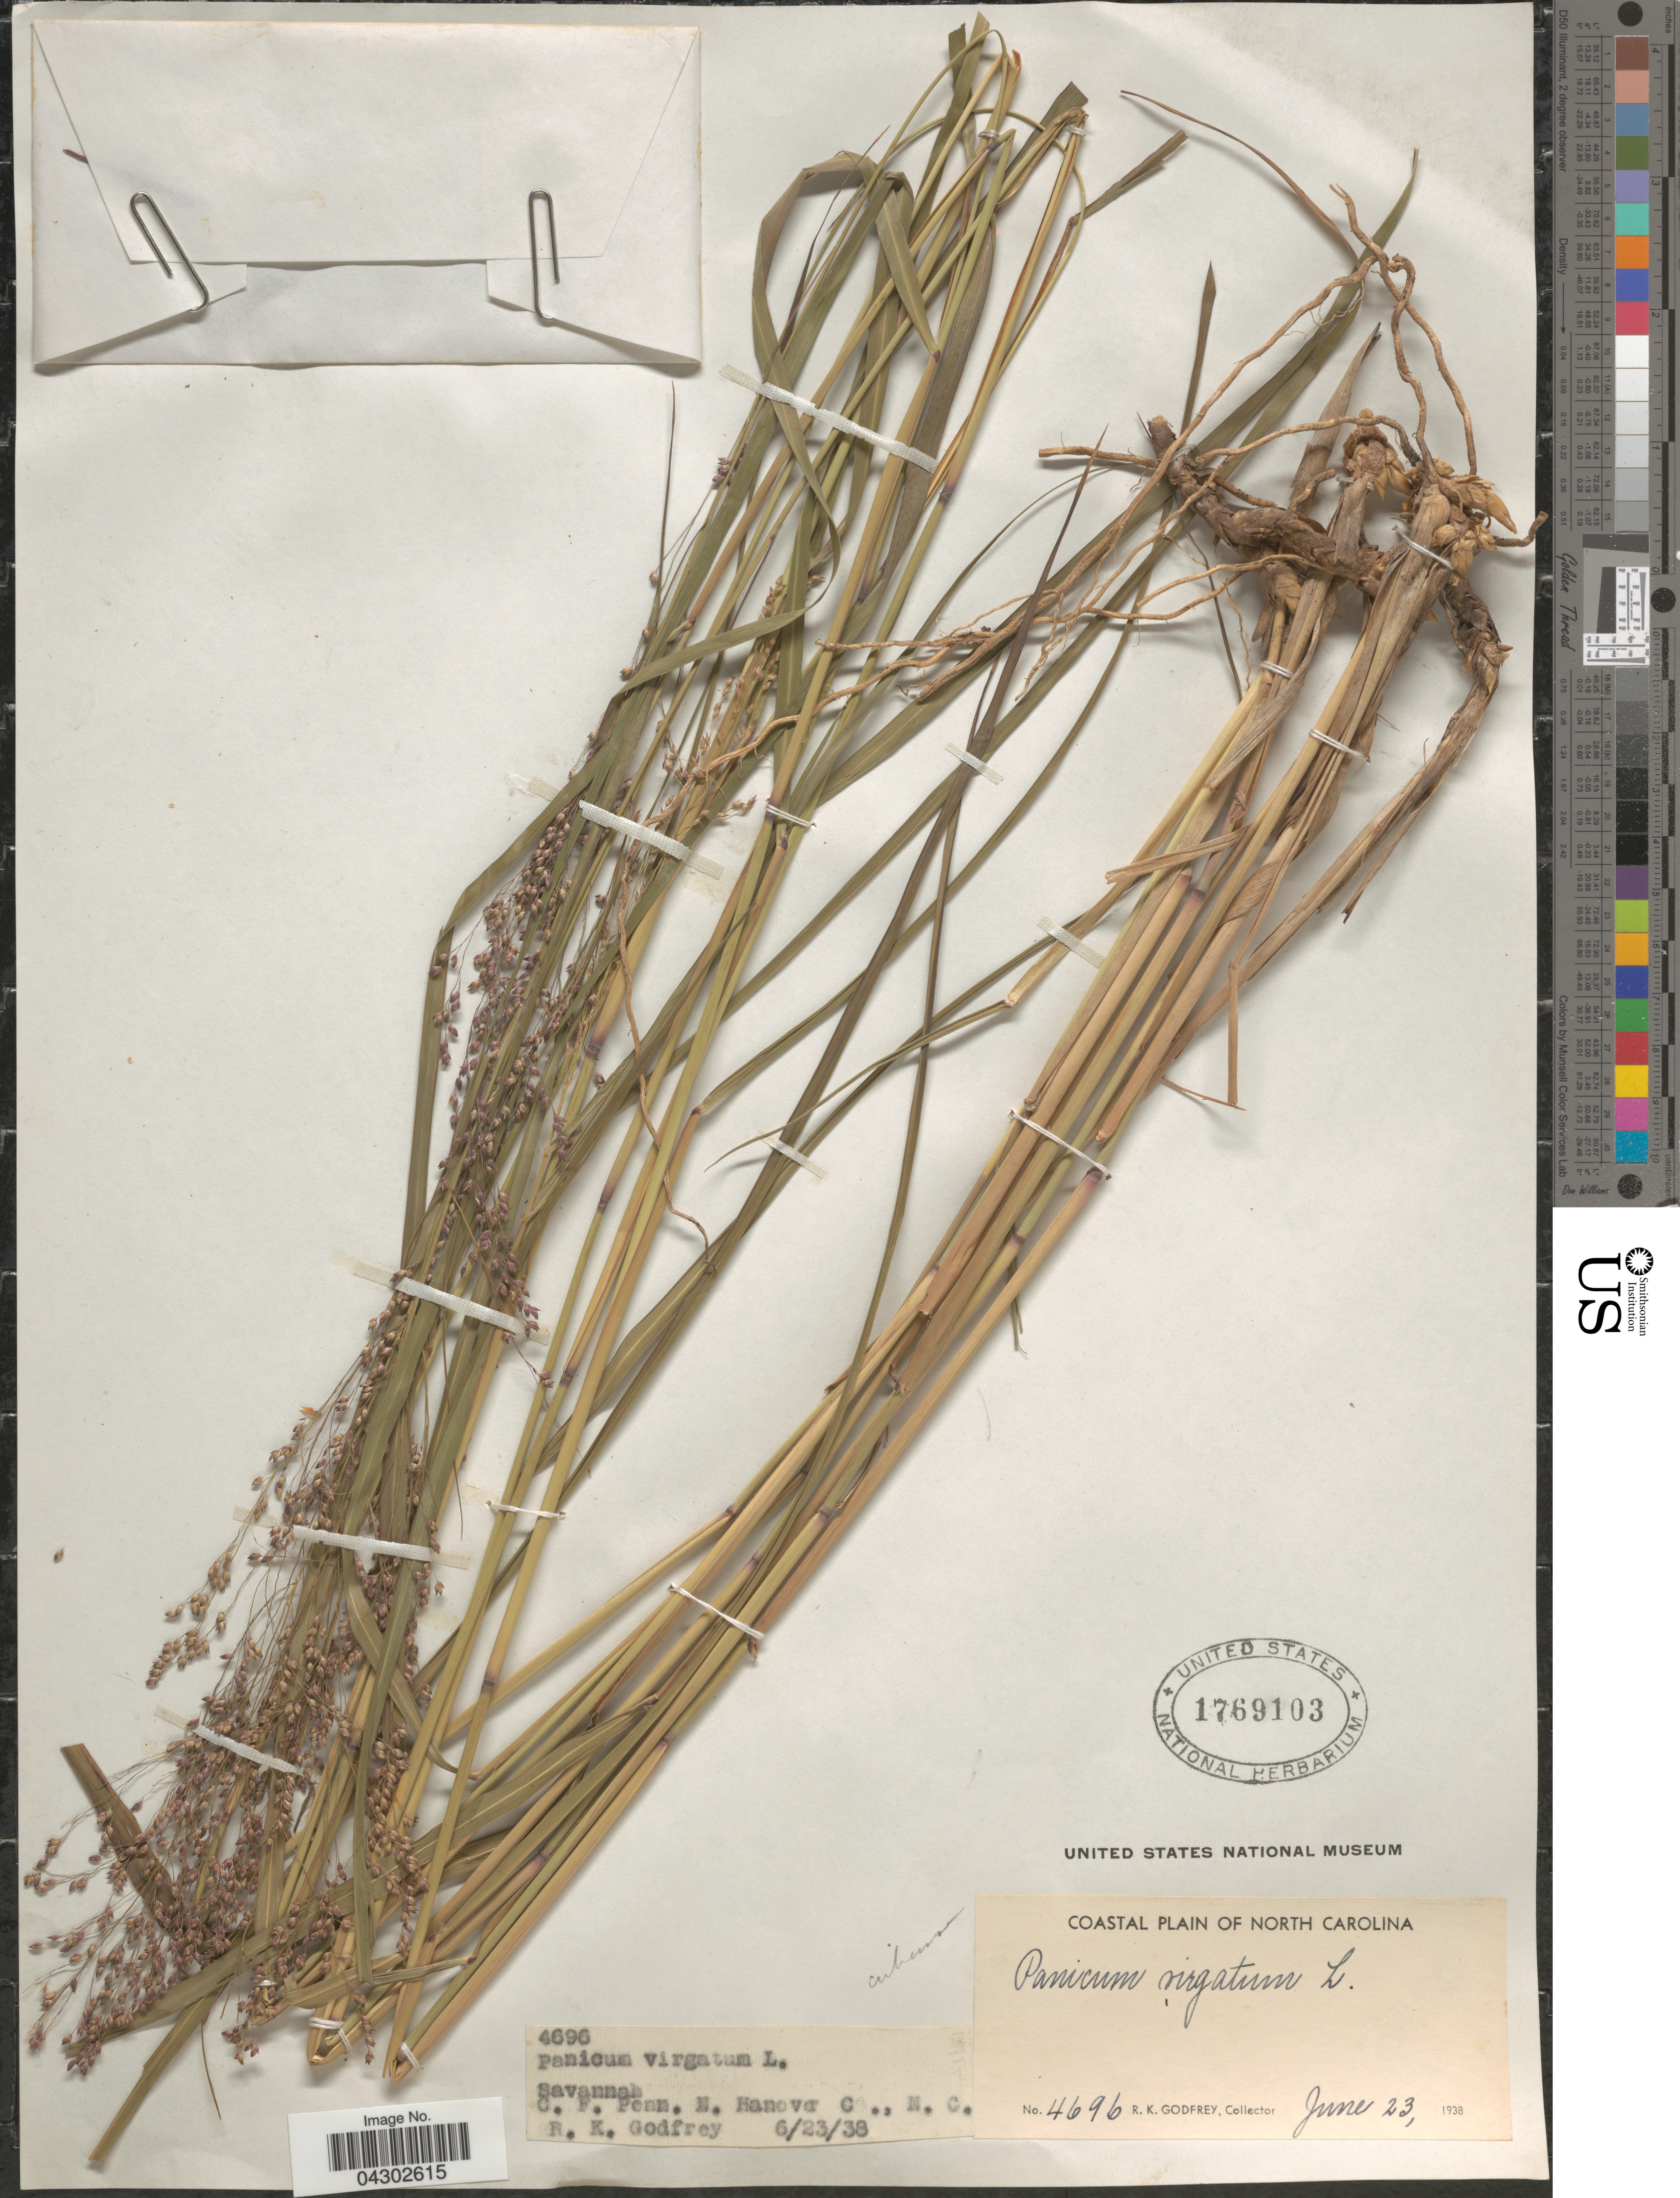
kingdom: Plantae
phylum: Tracheophyta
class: Liliopsida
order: Poales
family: Poaceae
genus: Panicum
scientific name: Panicum virgatum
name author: L.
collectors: R. K. Godfrey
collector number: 4696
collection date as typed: Transcribed d/m/y: 23/6/38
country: United States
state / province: North Carolina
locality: Savannah C. F. Penn. N. Hanover C. Coastal Plain of North Carolina.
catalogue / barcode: US 1769103